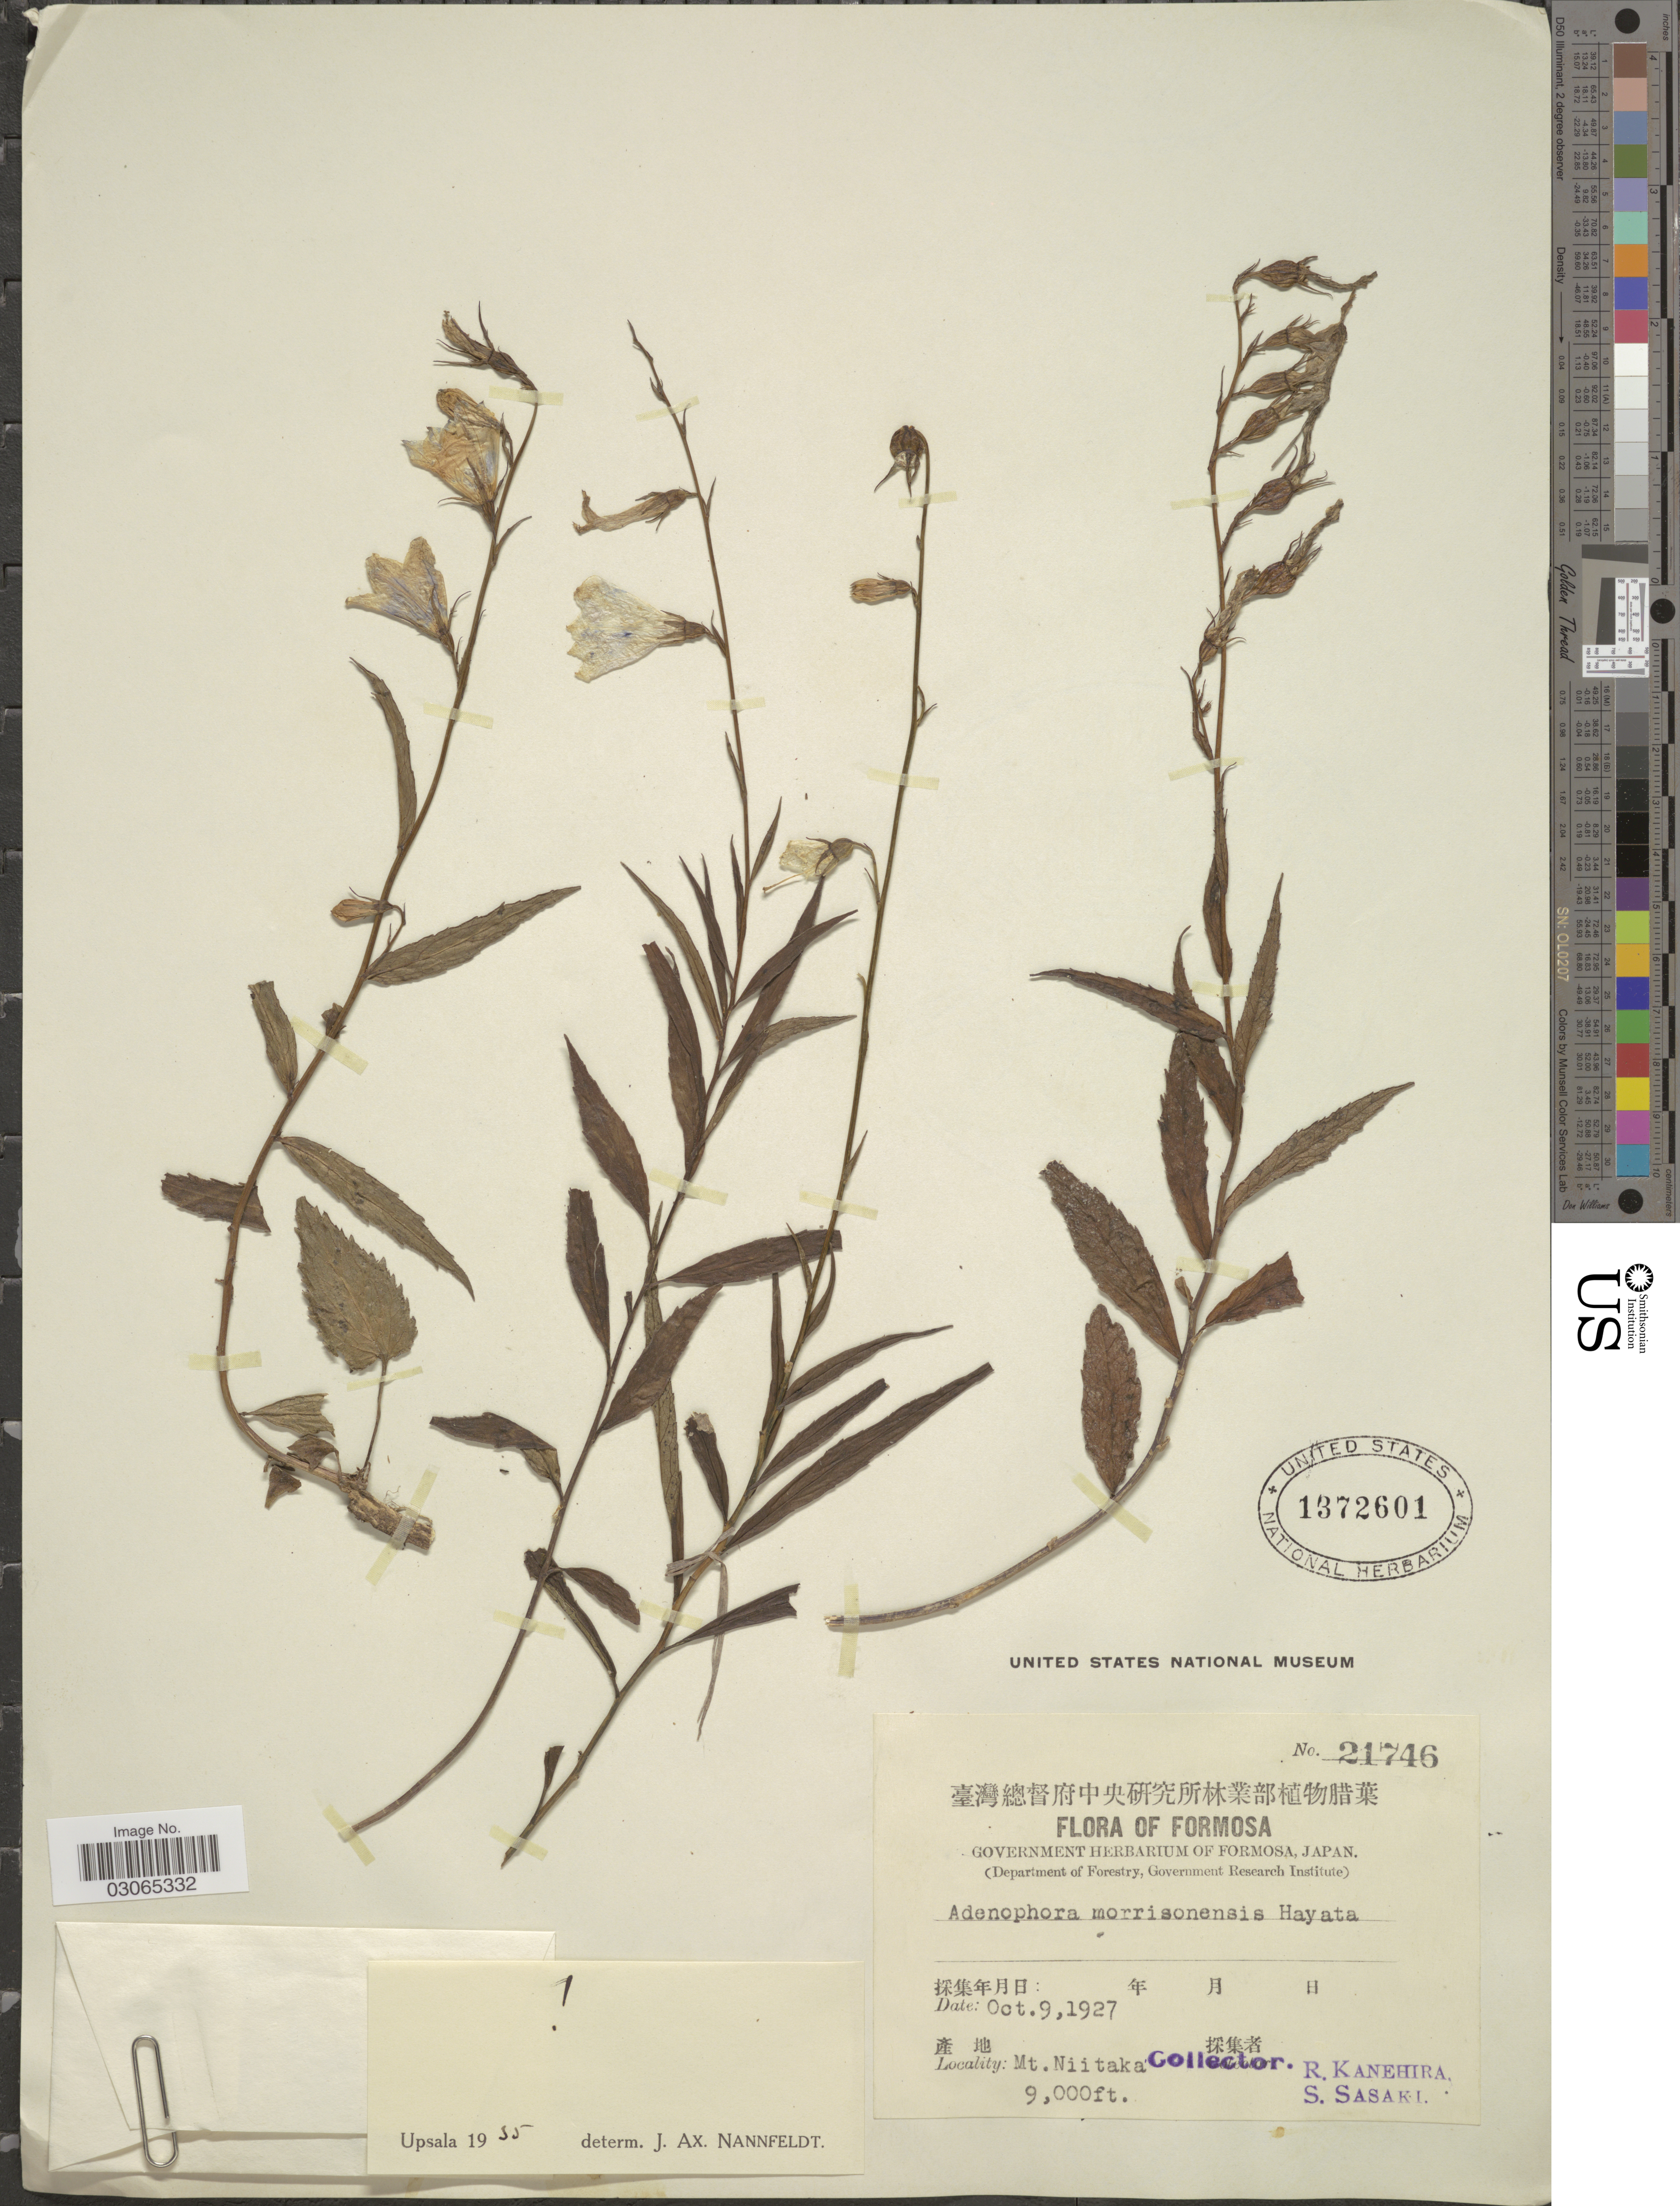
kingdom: Plantae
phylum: Tracheophyta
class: Magnoliopsida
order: Asterales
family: Campanulaceae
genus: Adenophora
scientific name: Adenophora morrisonensis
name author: Hayata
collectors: R. Kanehira & S. Sasaki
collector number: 21746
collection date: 1927-10-09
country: Taiwan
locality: Formosa. Mt. Niitaka.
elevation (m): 2743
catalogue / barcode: US 1372601